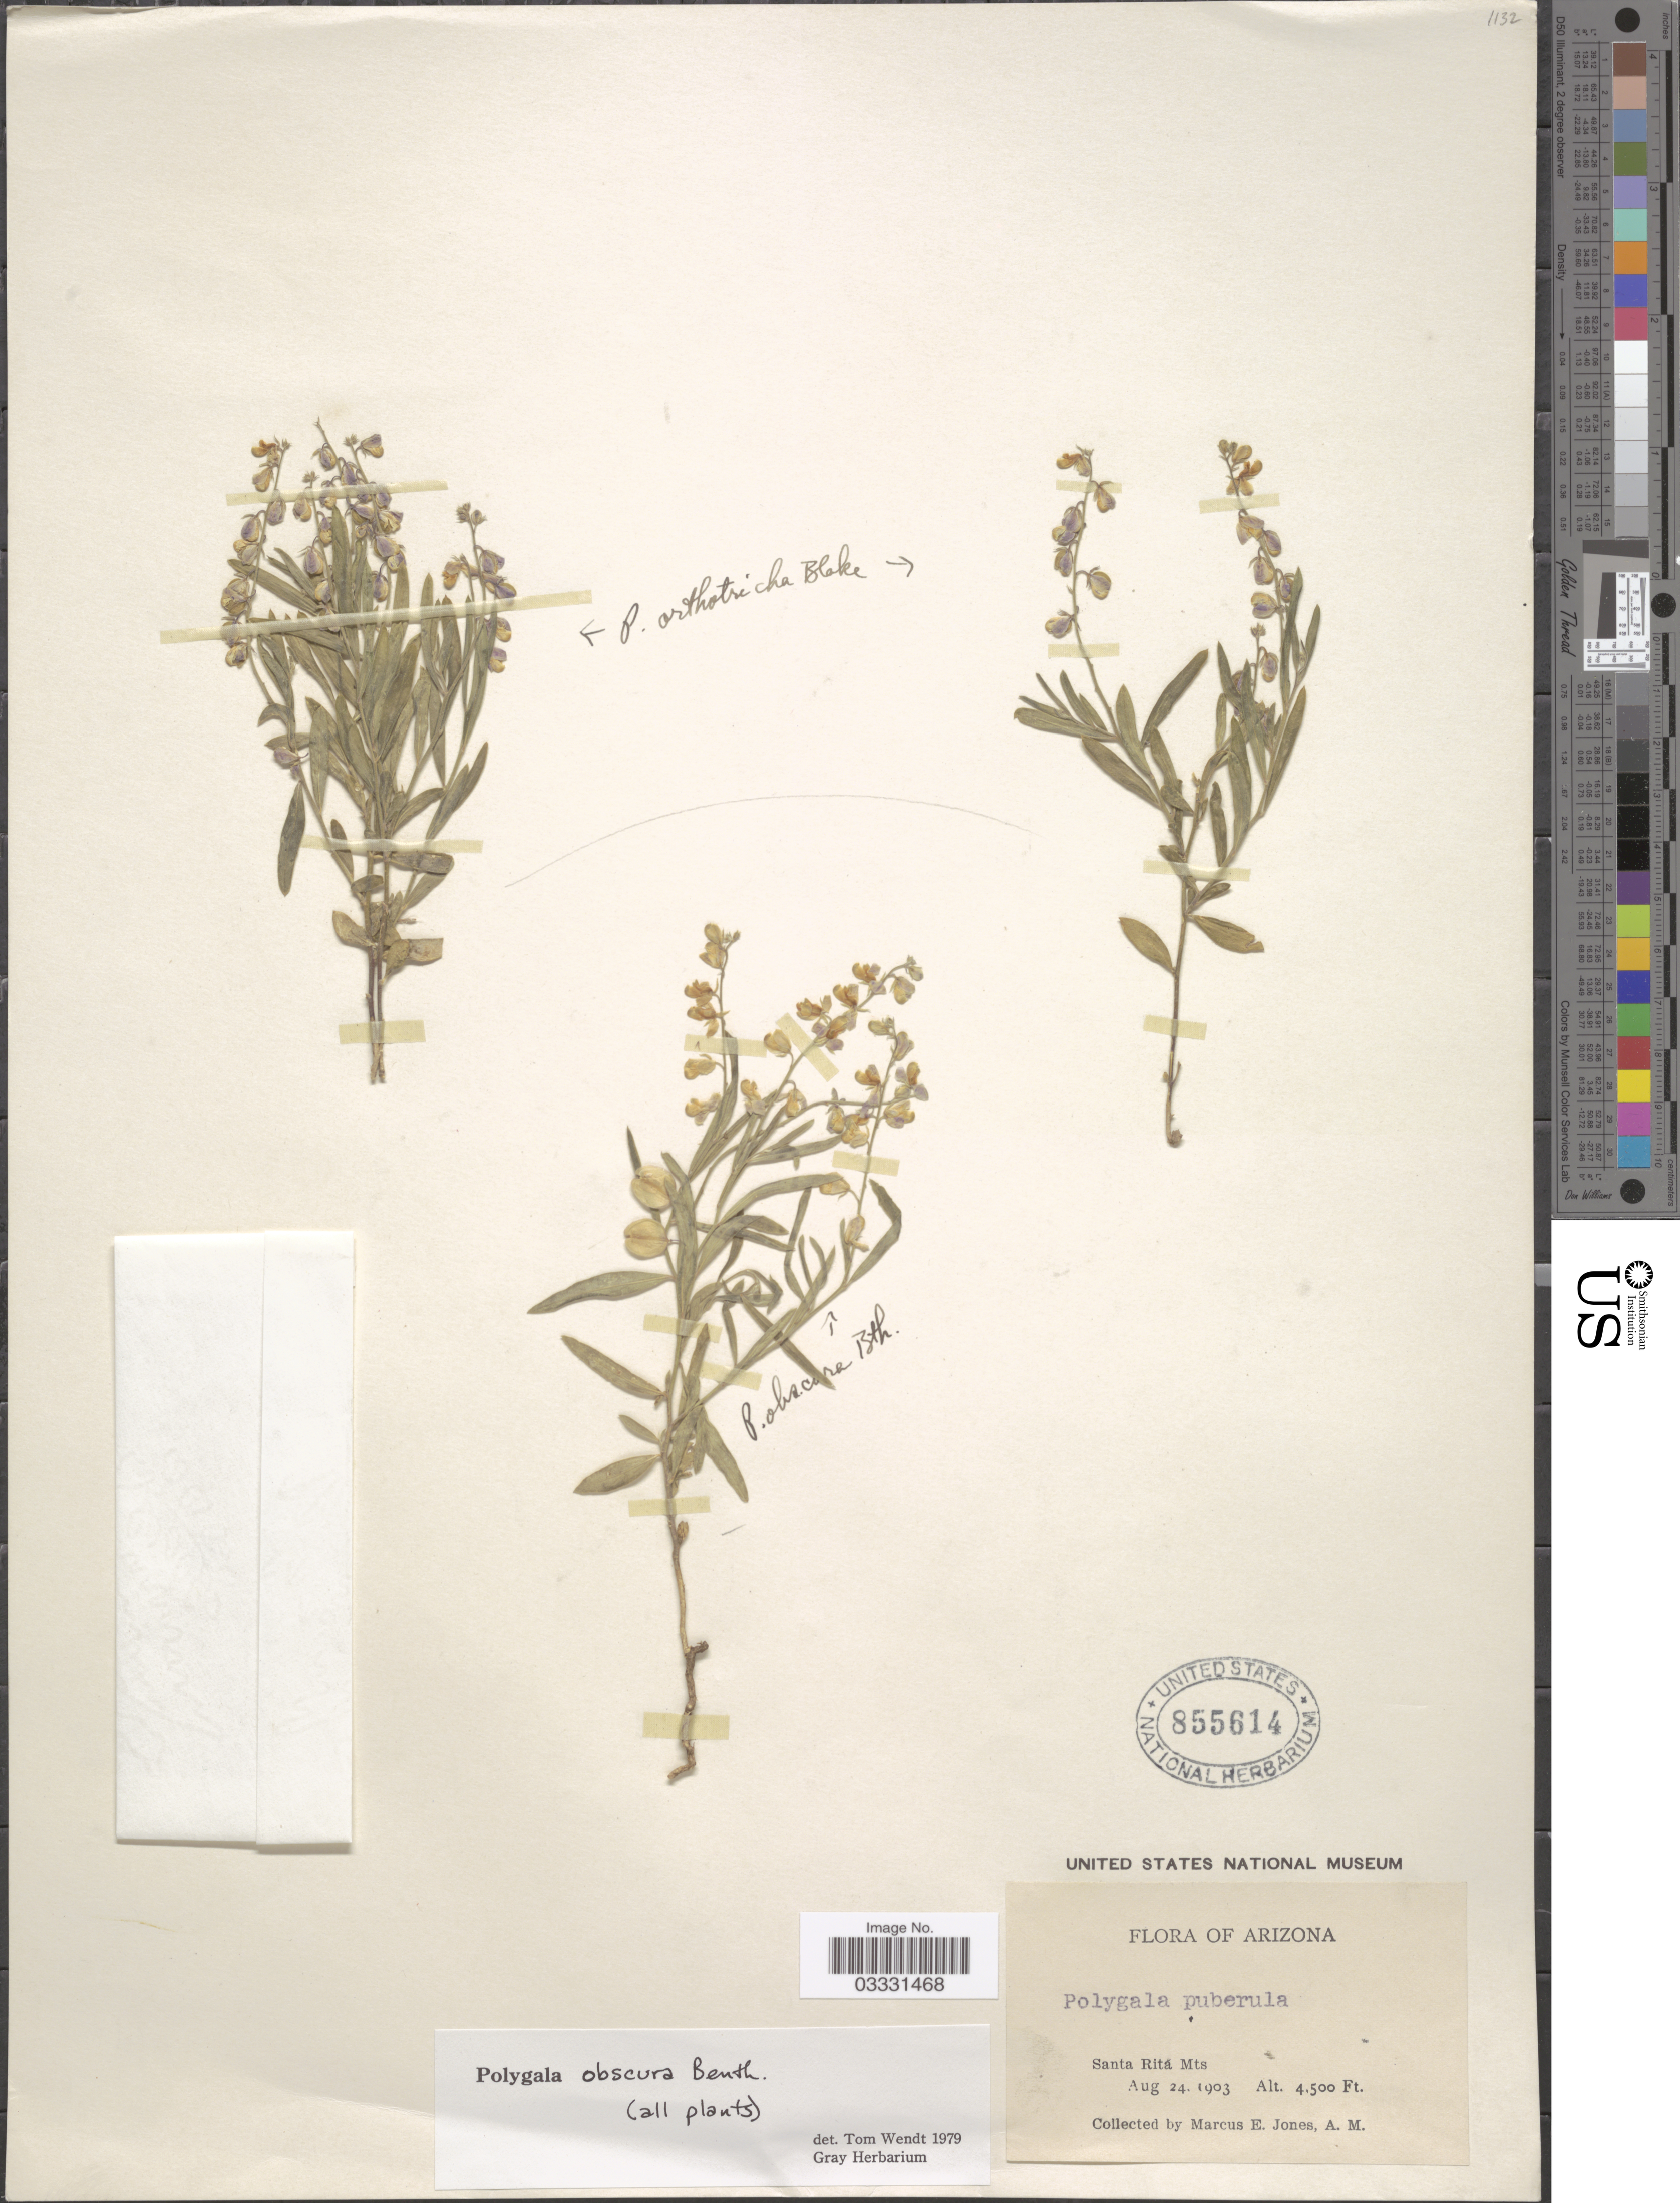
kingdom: Plantae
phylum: Tracheophyta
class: Magnoliopsida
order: Fabales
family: Polygalaceae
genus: Hebecarpa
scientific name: Hebecarpa obscura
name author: (Benth.) J.R. Abbott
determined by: Strong, Mark T., (BOT), Smithsonian Institution - National Museum of Natural History (UNITED STATES)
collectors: M. E. Jones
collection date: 1903-08-24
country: United States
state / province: Arizona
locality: Santa Rita Mts.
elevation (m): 1372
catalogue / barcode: US 855614